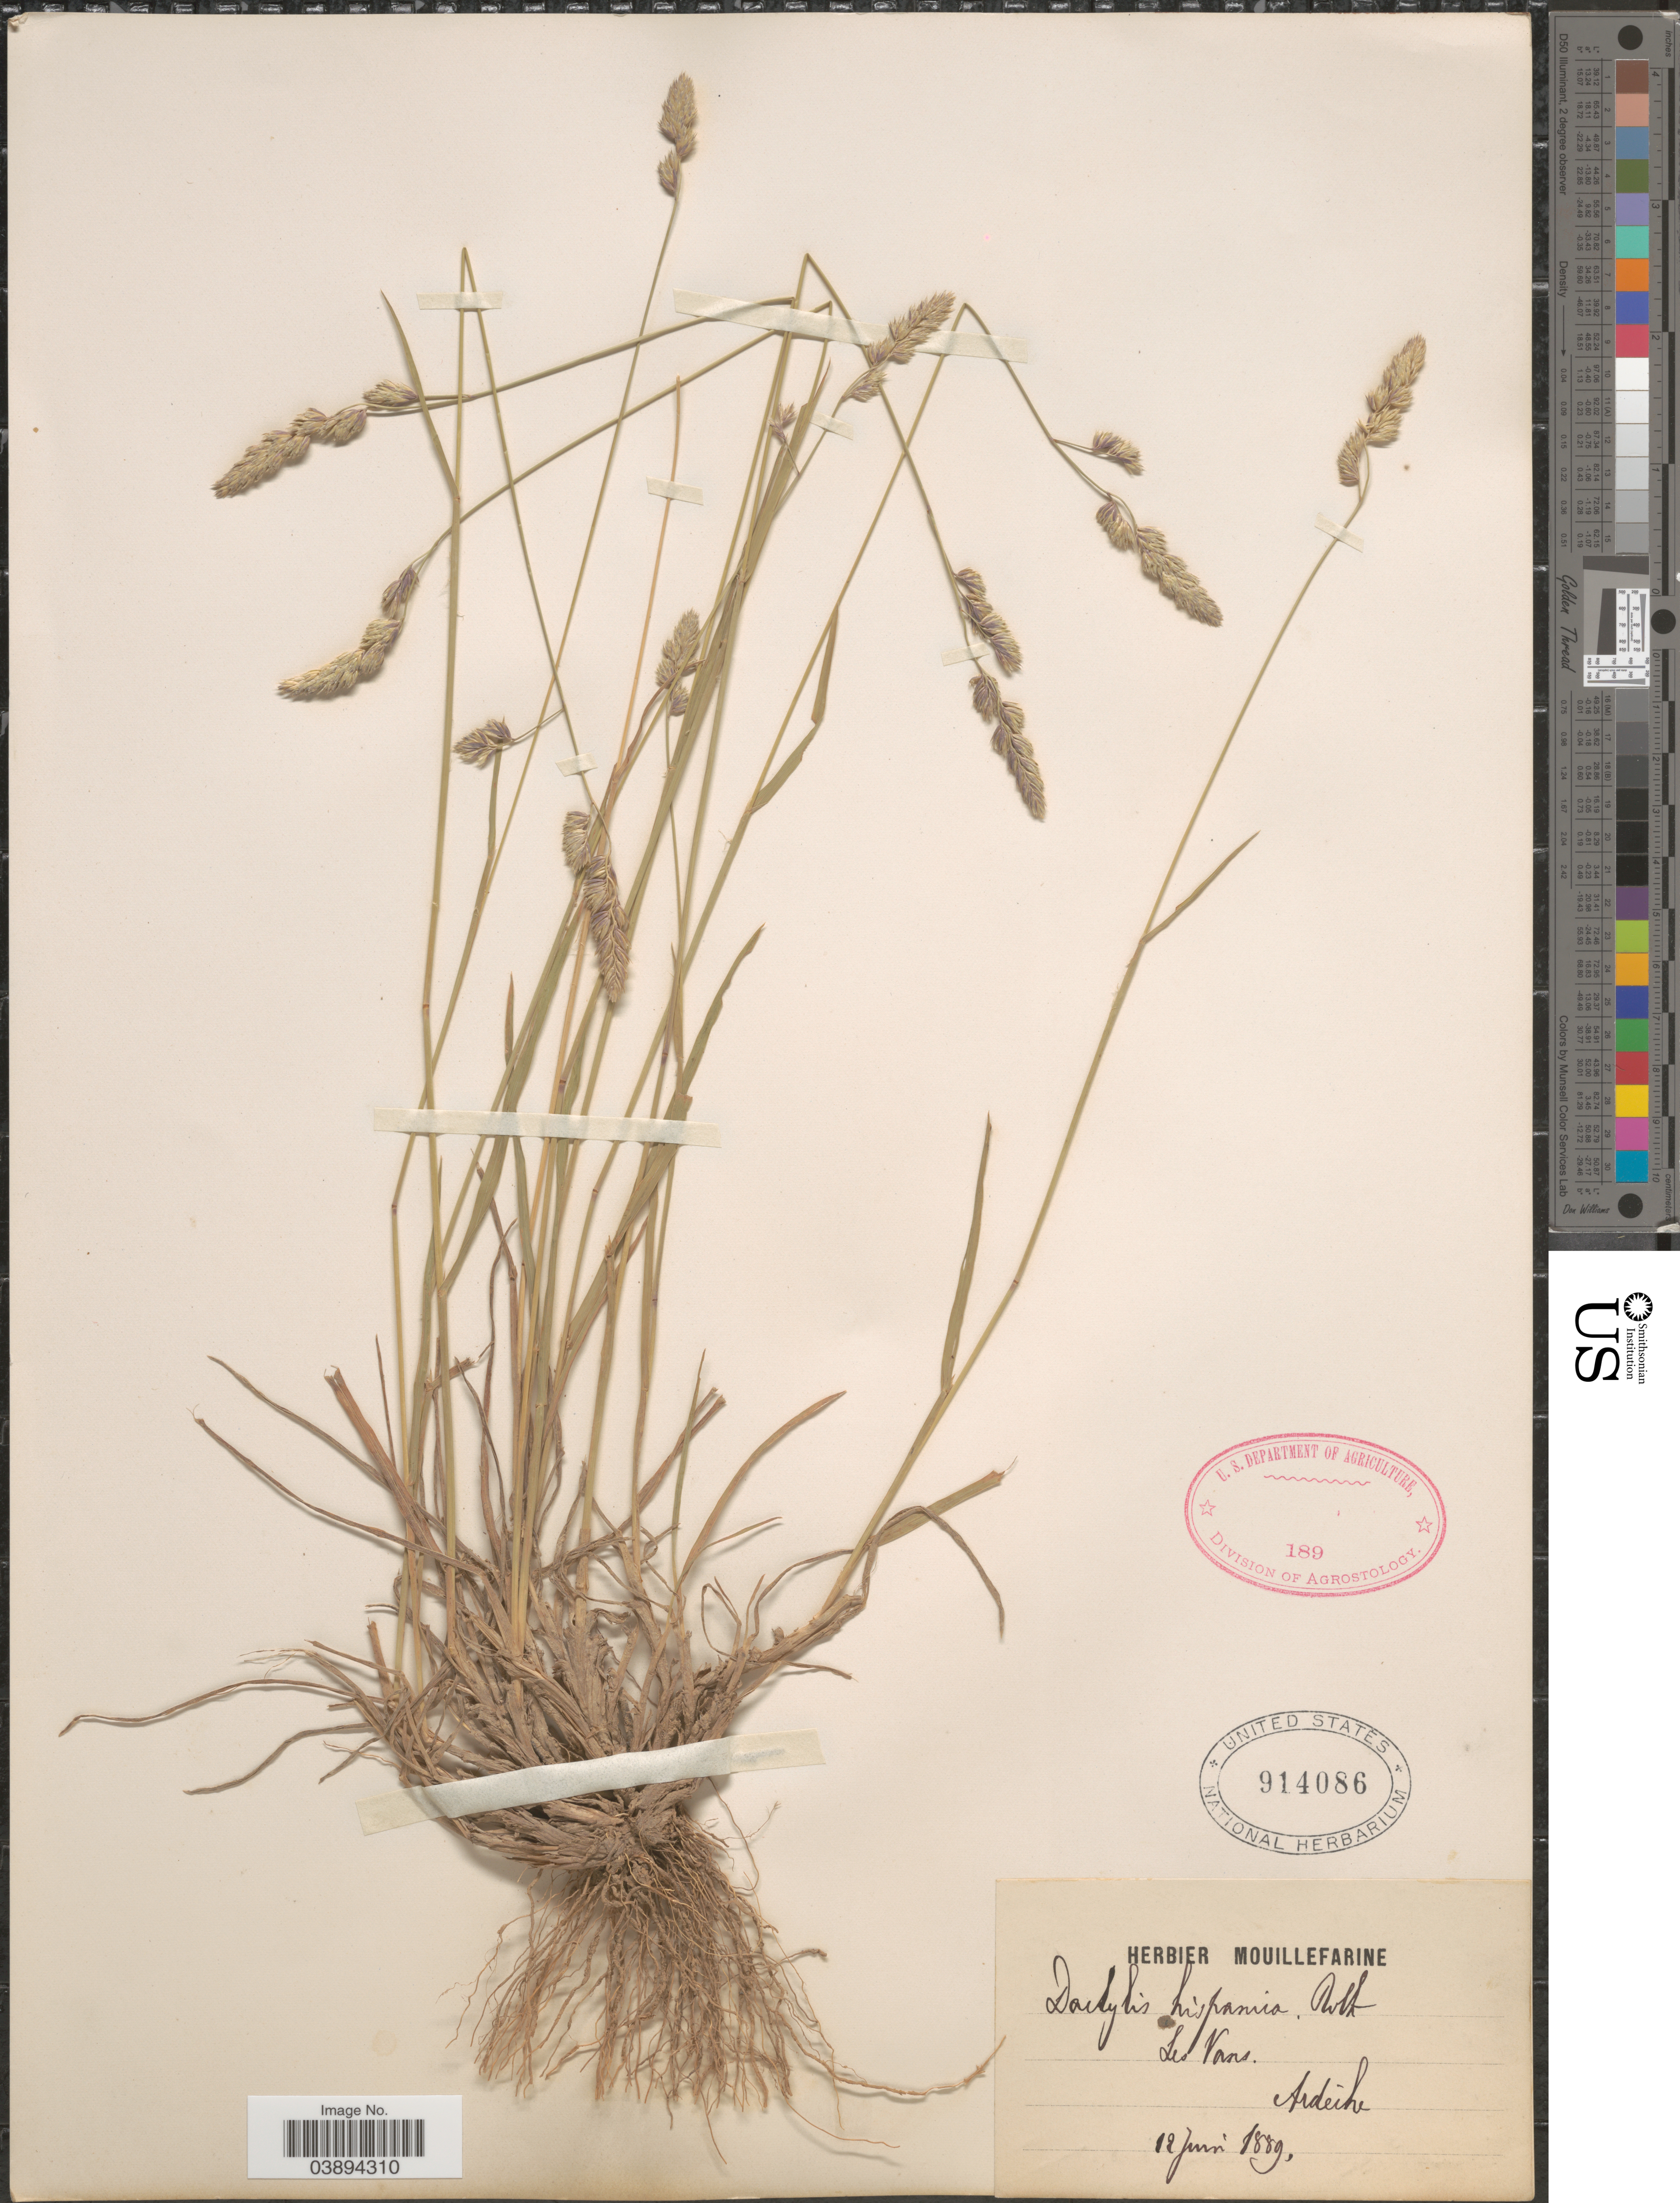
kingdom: Plantae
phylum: Tracheophyta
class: Liliopsida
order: Poales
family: Poaceae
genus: Dactylis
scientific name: Dactylis glomerata subsp. hispanica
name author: (Roth) Nyman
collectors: ex herb. Mouillefarine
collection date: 1889-06-12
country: France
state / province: Auvergne-Rhône-Alpes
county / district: Ardèche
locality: Les Vans. Ardèche.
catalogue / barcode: US 914086